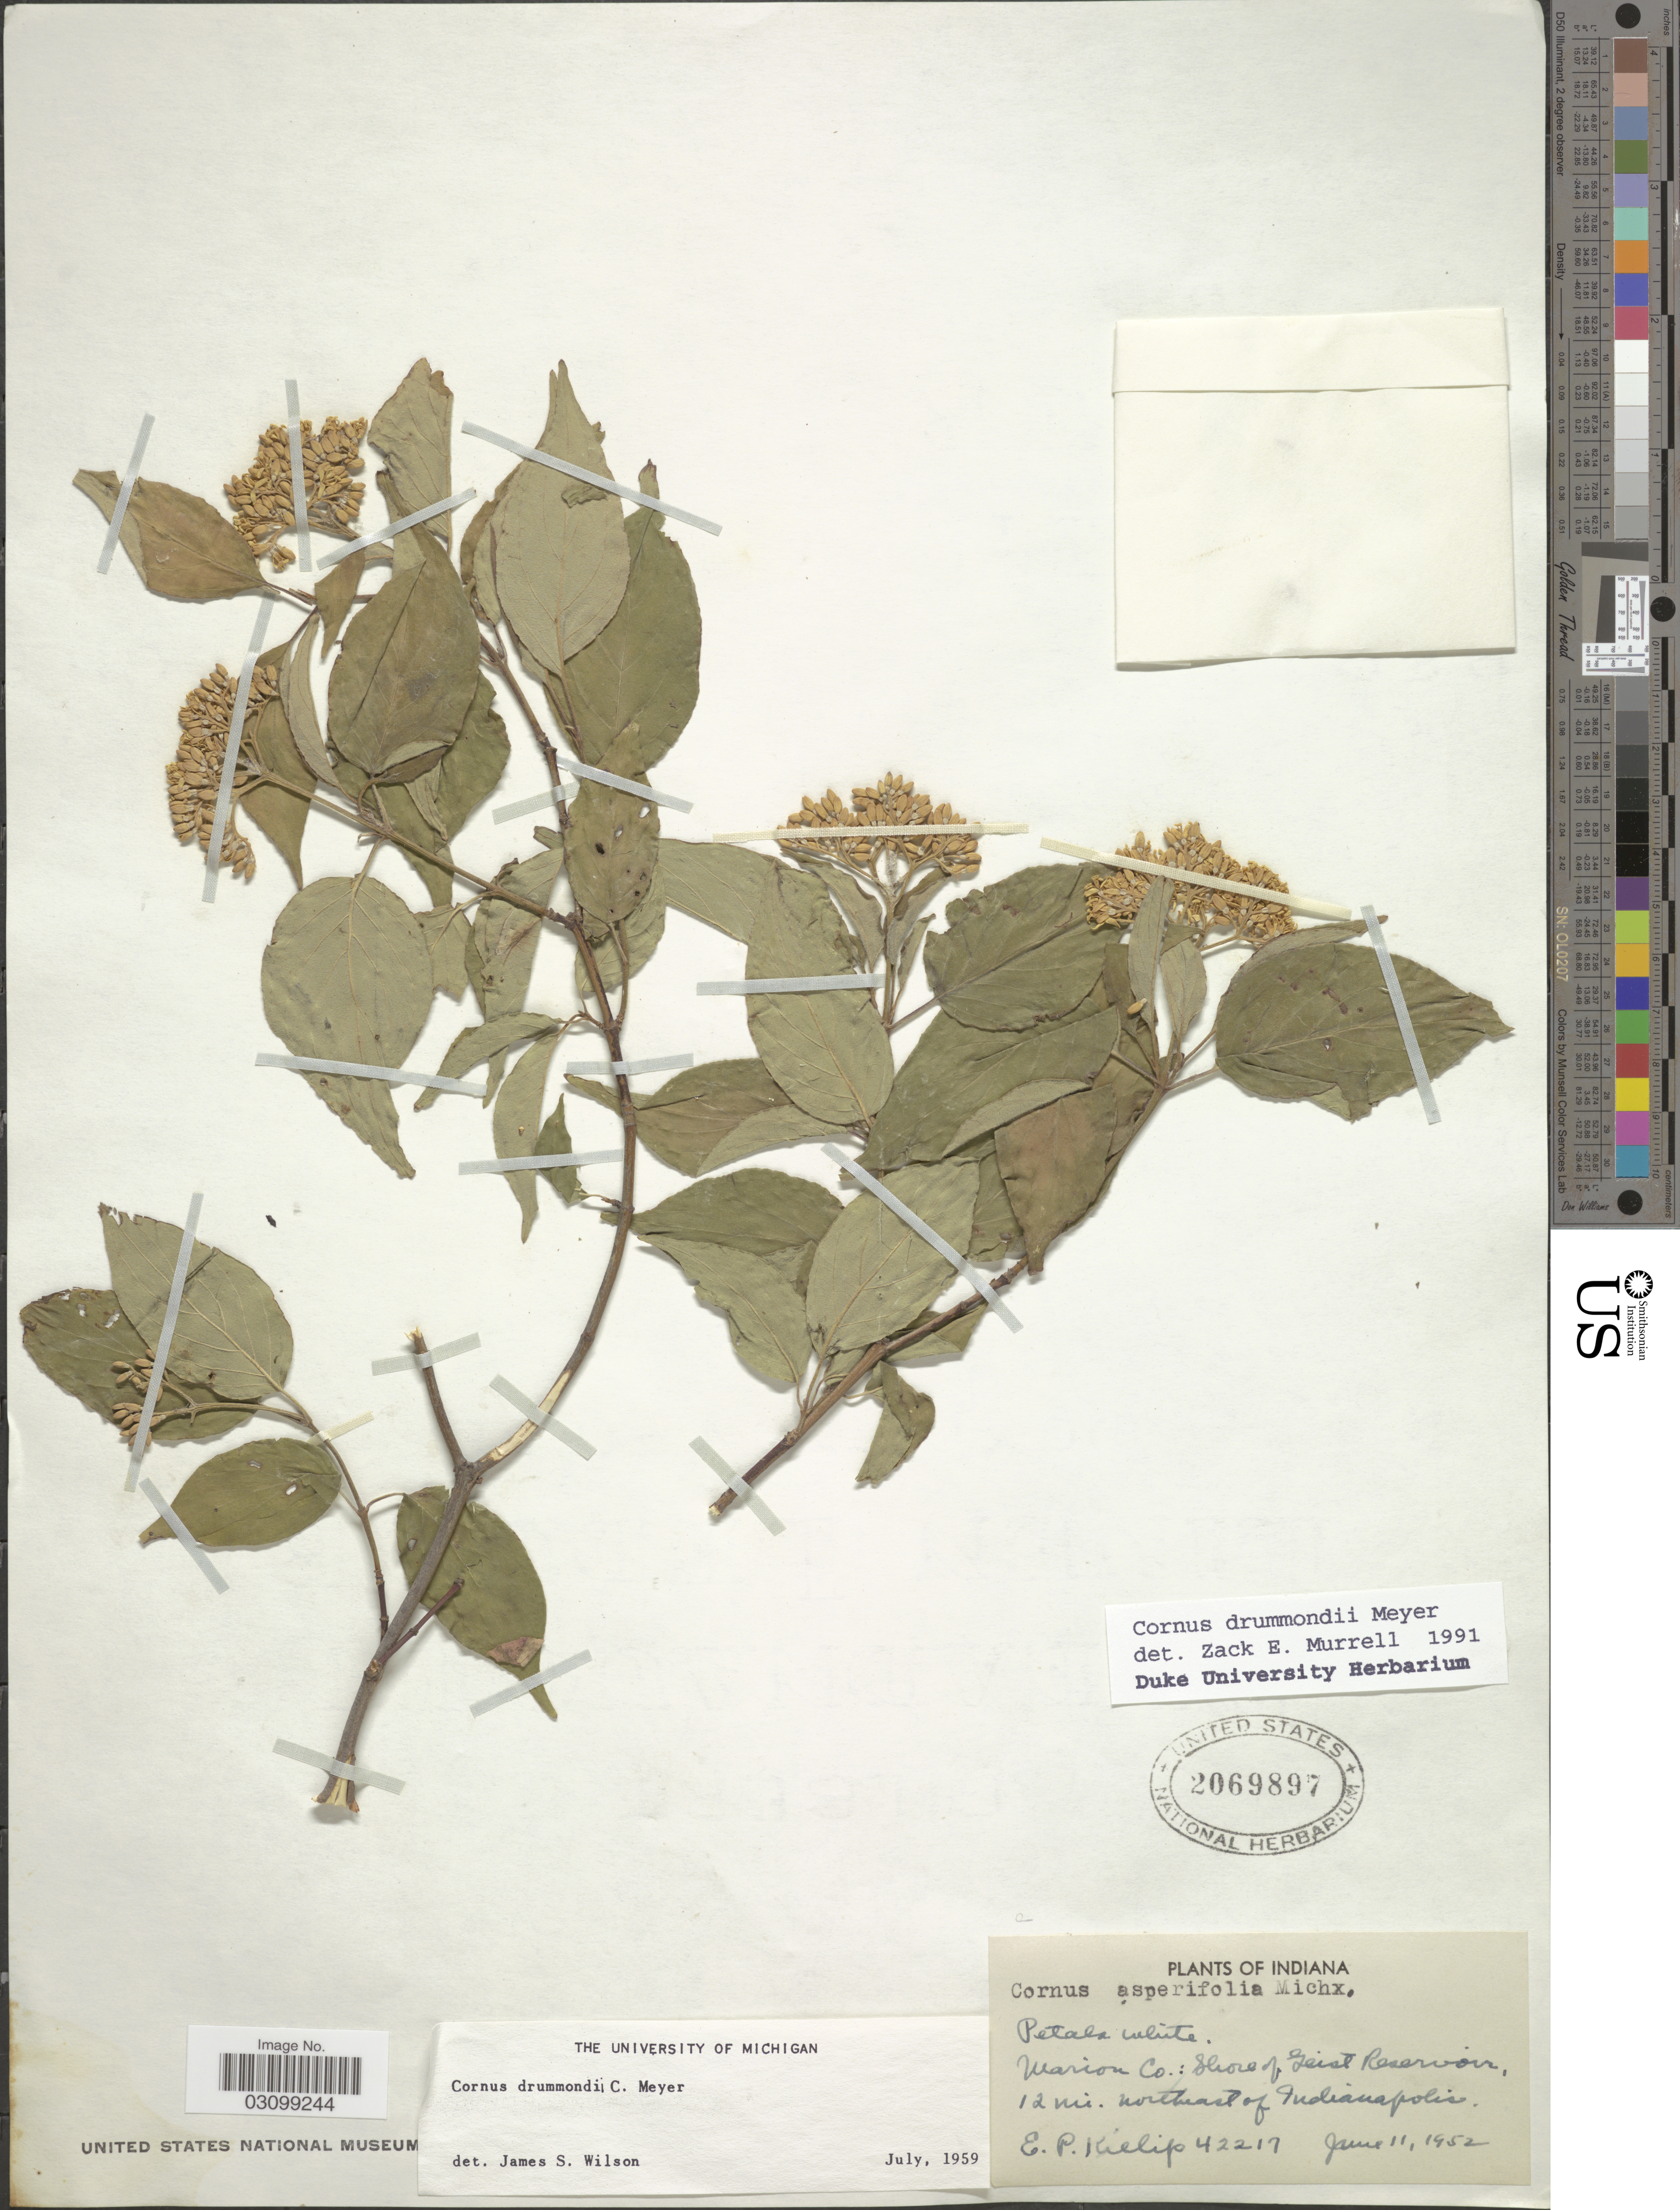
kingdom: Plantae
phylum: Tracheophyta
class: Magnoliopsida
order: Cornales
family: Cornaceae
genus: Cornus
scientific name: Cornus drummondii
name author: C.A. Mey.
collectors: E. P. Killip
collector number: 42217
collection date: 1952-06-11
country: United States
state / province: Indiana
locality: Marion Co.: Shore of Geist Reservoir, 12 mi. northeast of Indianapolis.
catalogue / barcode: US 2069897